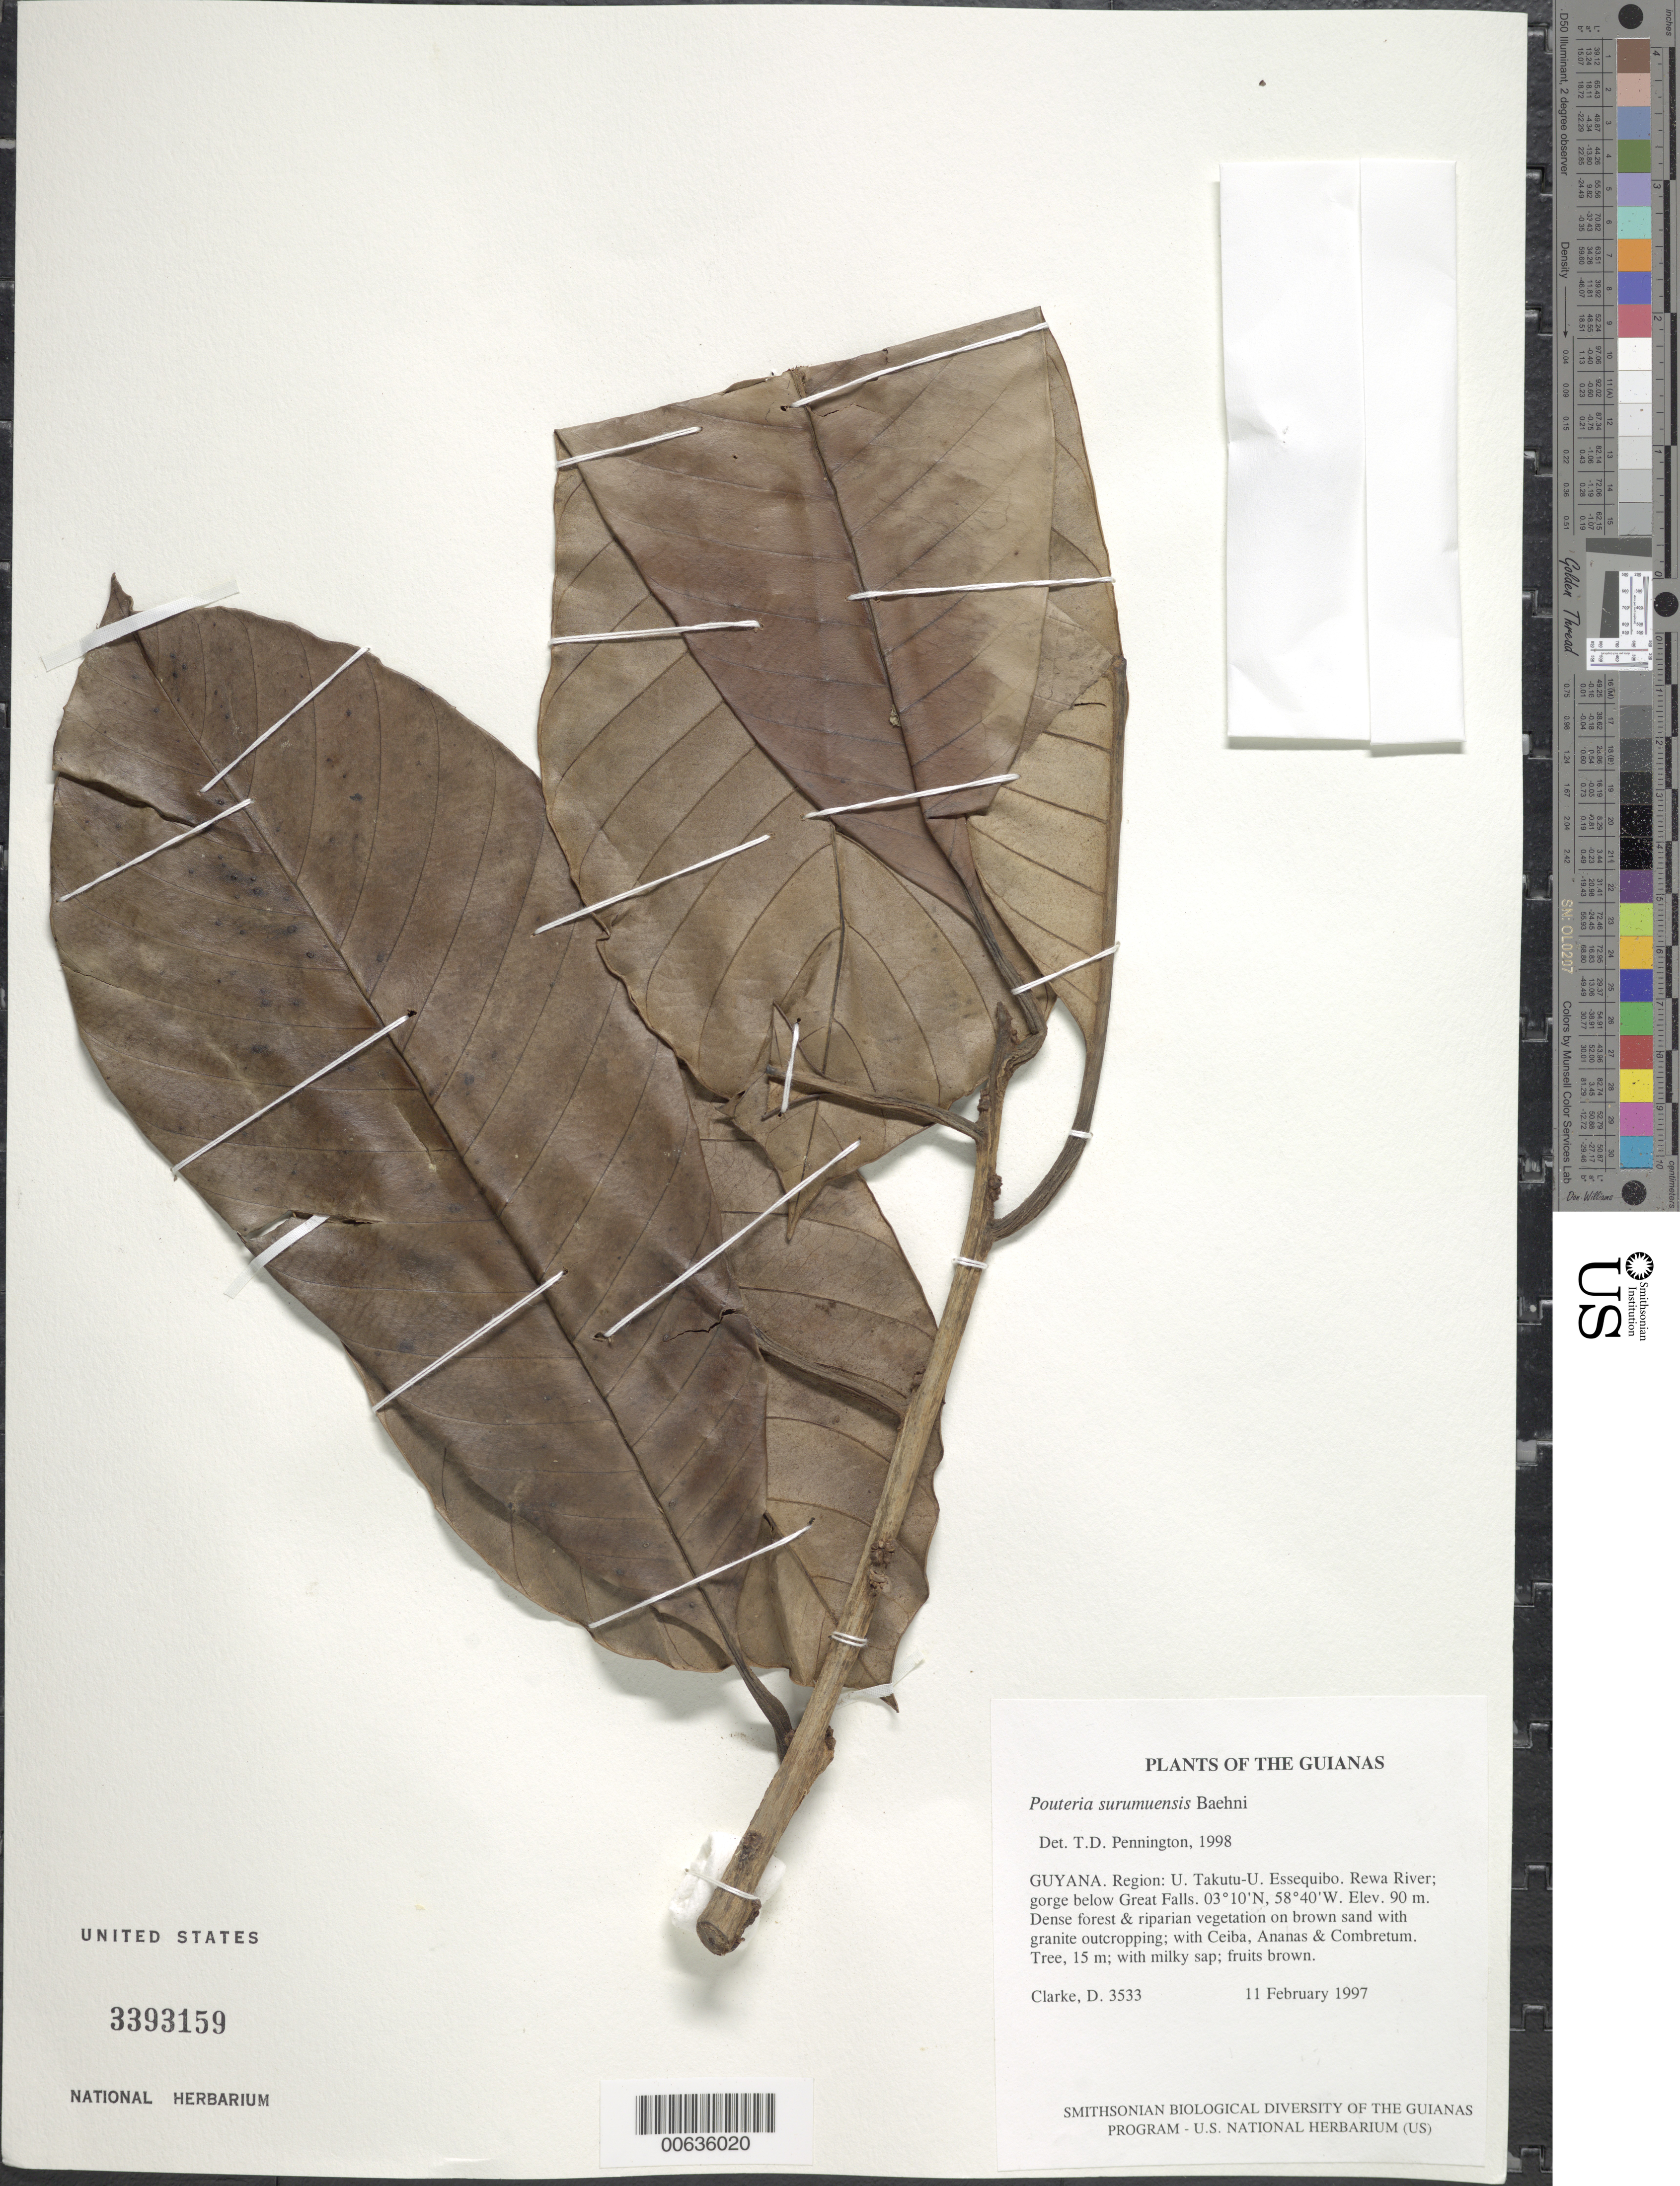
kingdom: Plantae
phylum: Tracheophyta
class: Magnoliopsida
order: Ericales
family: Sapotaceae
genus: Pouteria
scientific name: Pouteria surumuensis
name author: Baehni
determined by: Pennington, T. D., (K)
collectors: H. D. Clarke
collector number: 3533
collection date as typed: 11 February 1997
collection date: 1997-02-11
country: Guyana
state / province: U. Takutu-U. Essequibo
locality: Rewa River; gorge below Great Falls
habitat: Dense forest & riparian vegetation on brown sand with granite outcropping; with Ceiba, Ananas & Combretum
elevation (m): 90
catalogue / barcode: US 3393159